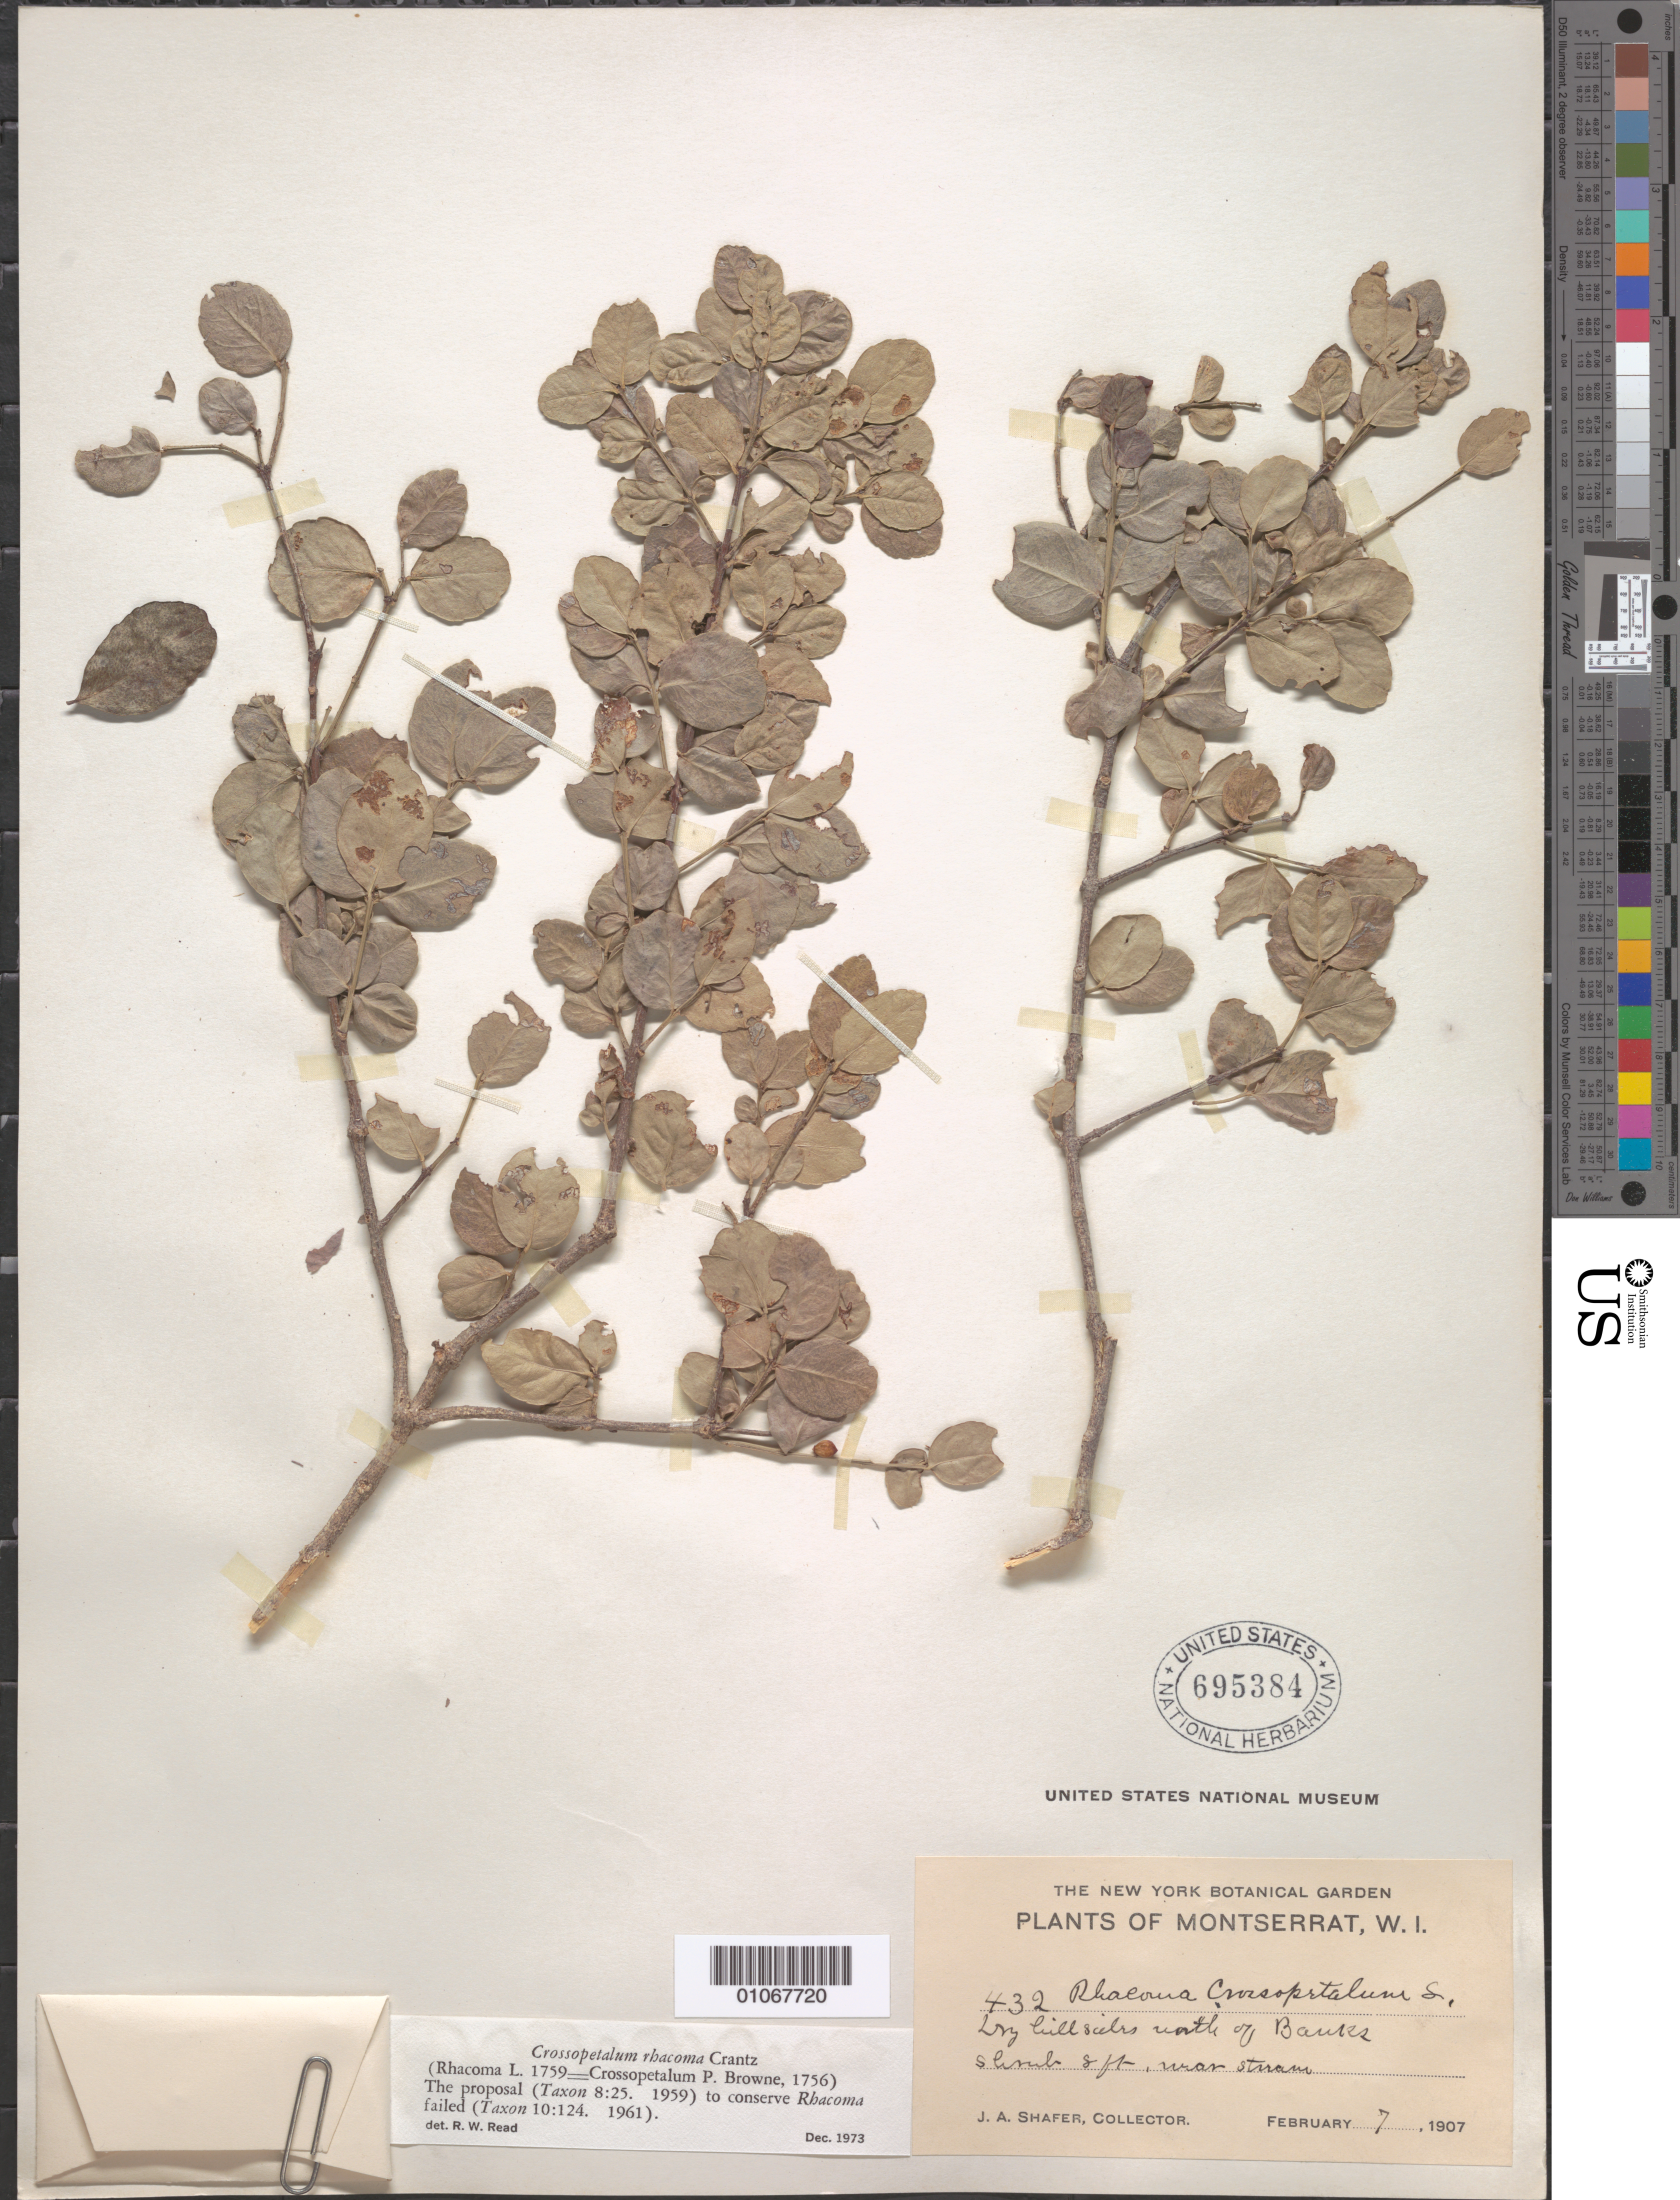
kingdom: Plantae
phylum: Tracheophyta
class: Magnoliopsida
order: Celastrales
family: Celastraceae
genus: Crossopetalum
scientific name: Crossopetalum rhacoma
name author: Crantz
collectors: J. A. Shafer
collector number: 432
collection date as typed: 07 Feb 1907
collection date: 1907-02-07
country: Montserrat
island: Montserrat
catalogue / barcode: US 695384